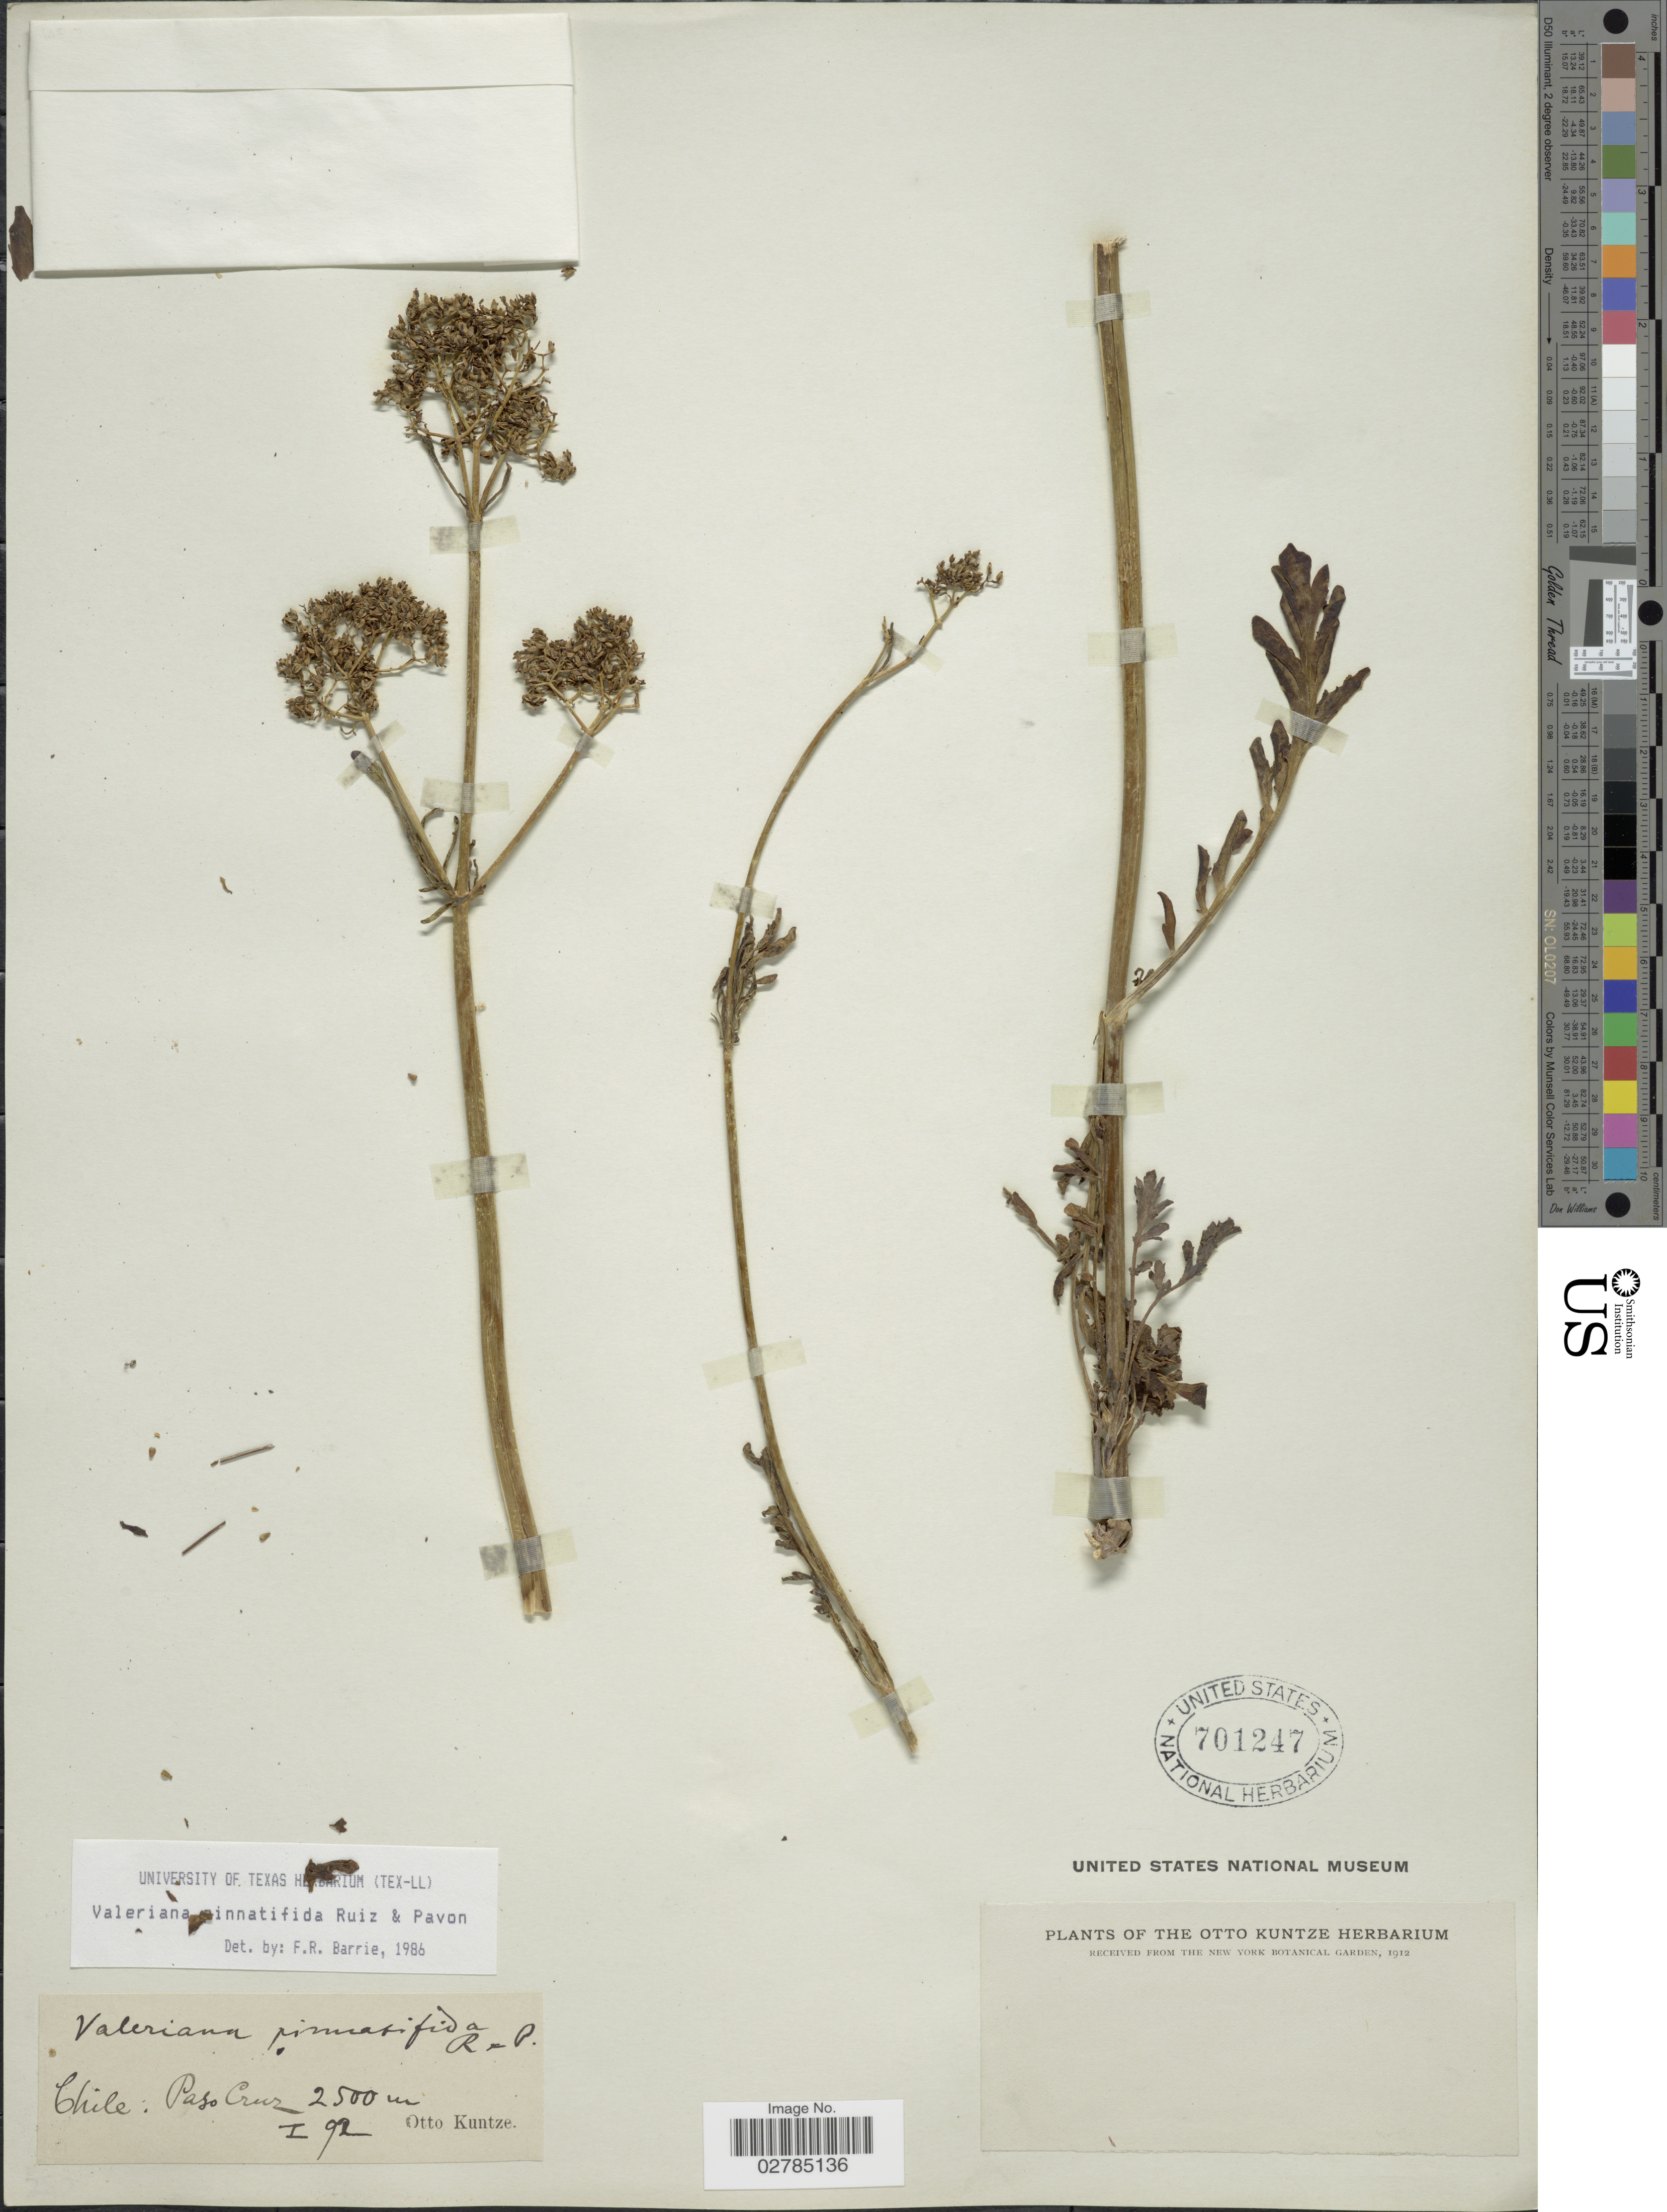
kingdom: Plantae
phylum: Tracheophyta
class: Magnoliopsida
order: Dipsacales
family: Caprifoliaceae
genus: Valeriana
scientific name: Valeriana pinnatifida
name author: Ruiz & Pav.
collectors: C.E.O. Kuntze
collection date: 1912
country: Chile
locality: Paso Cruz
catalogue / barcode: US 701247